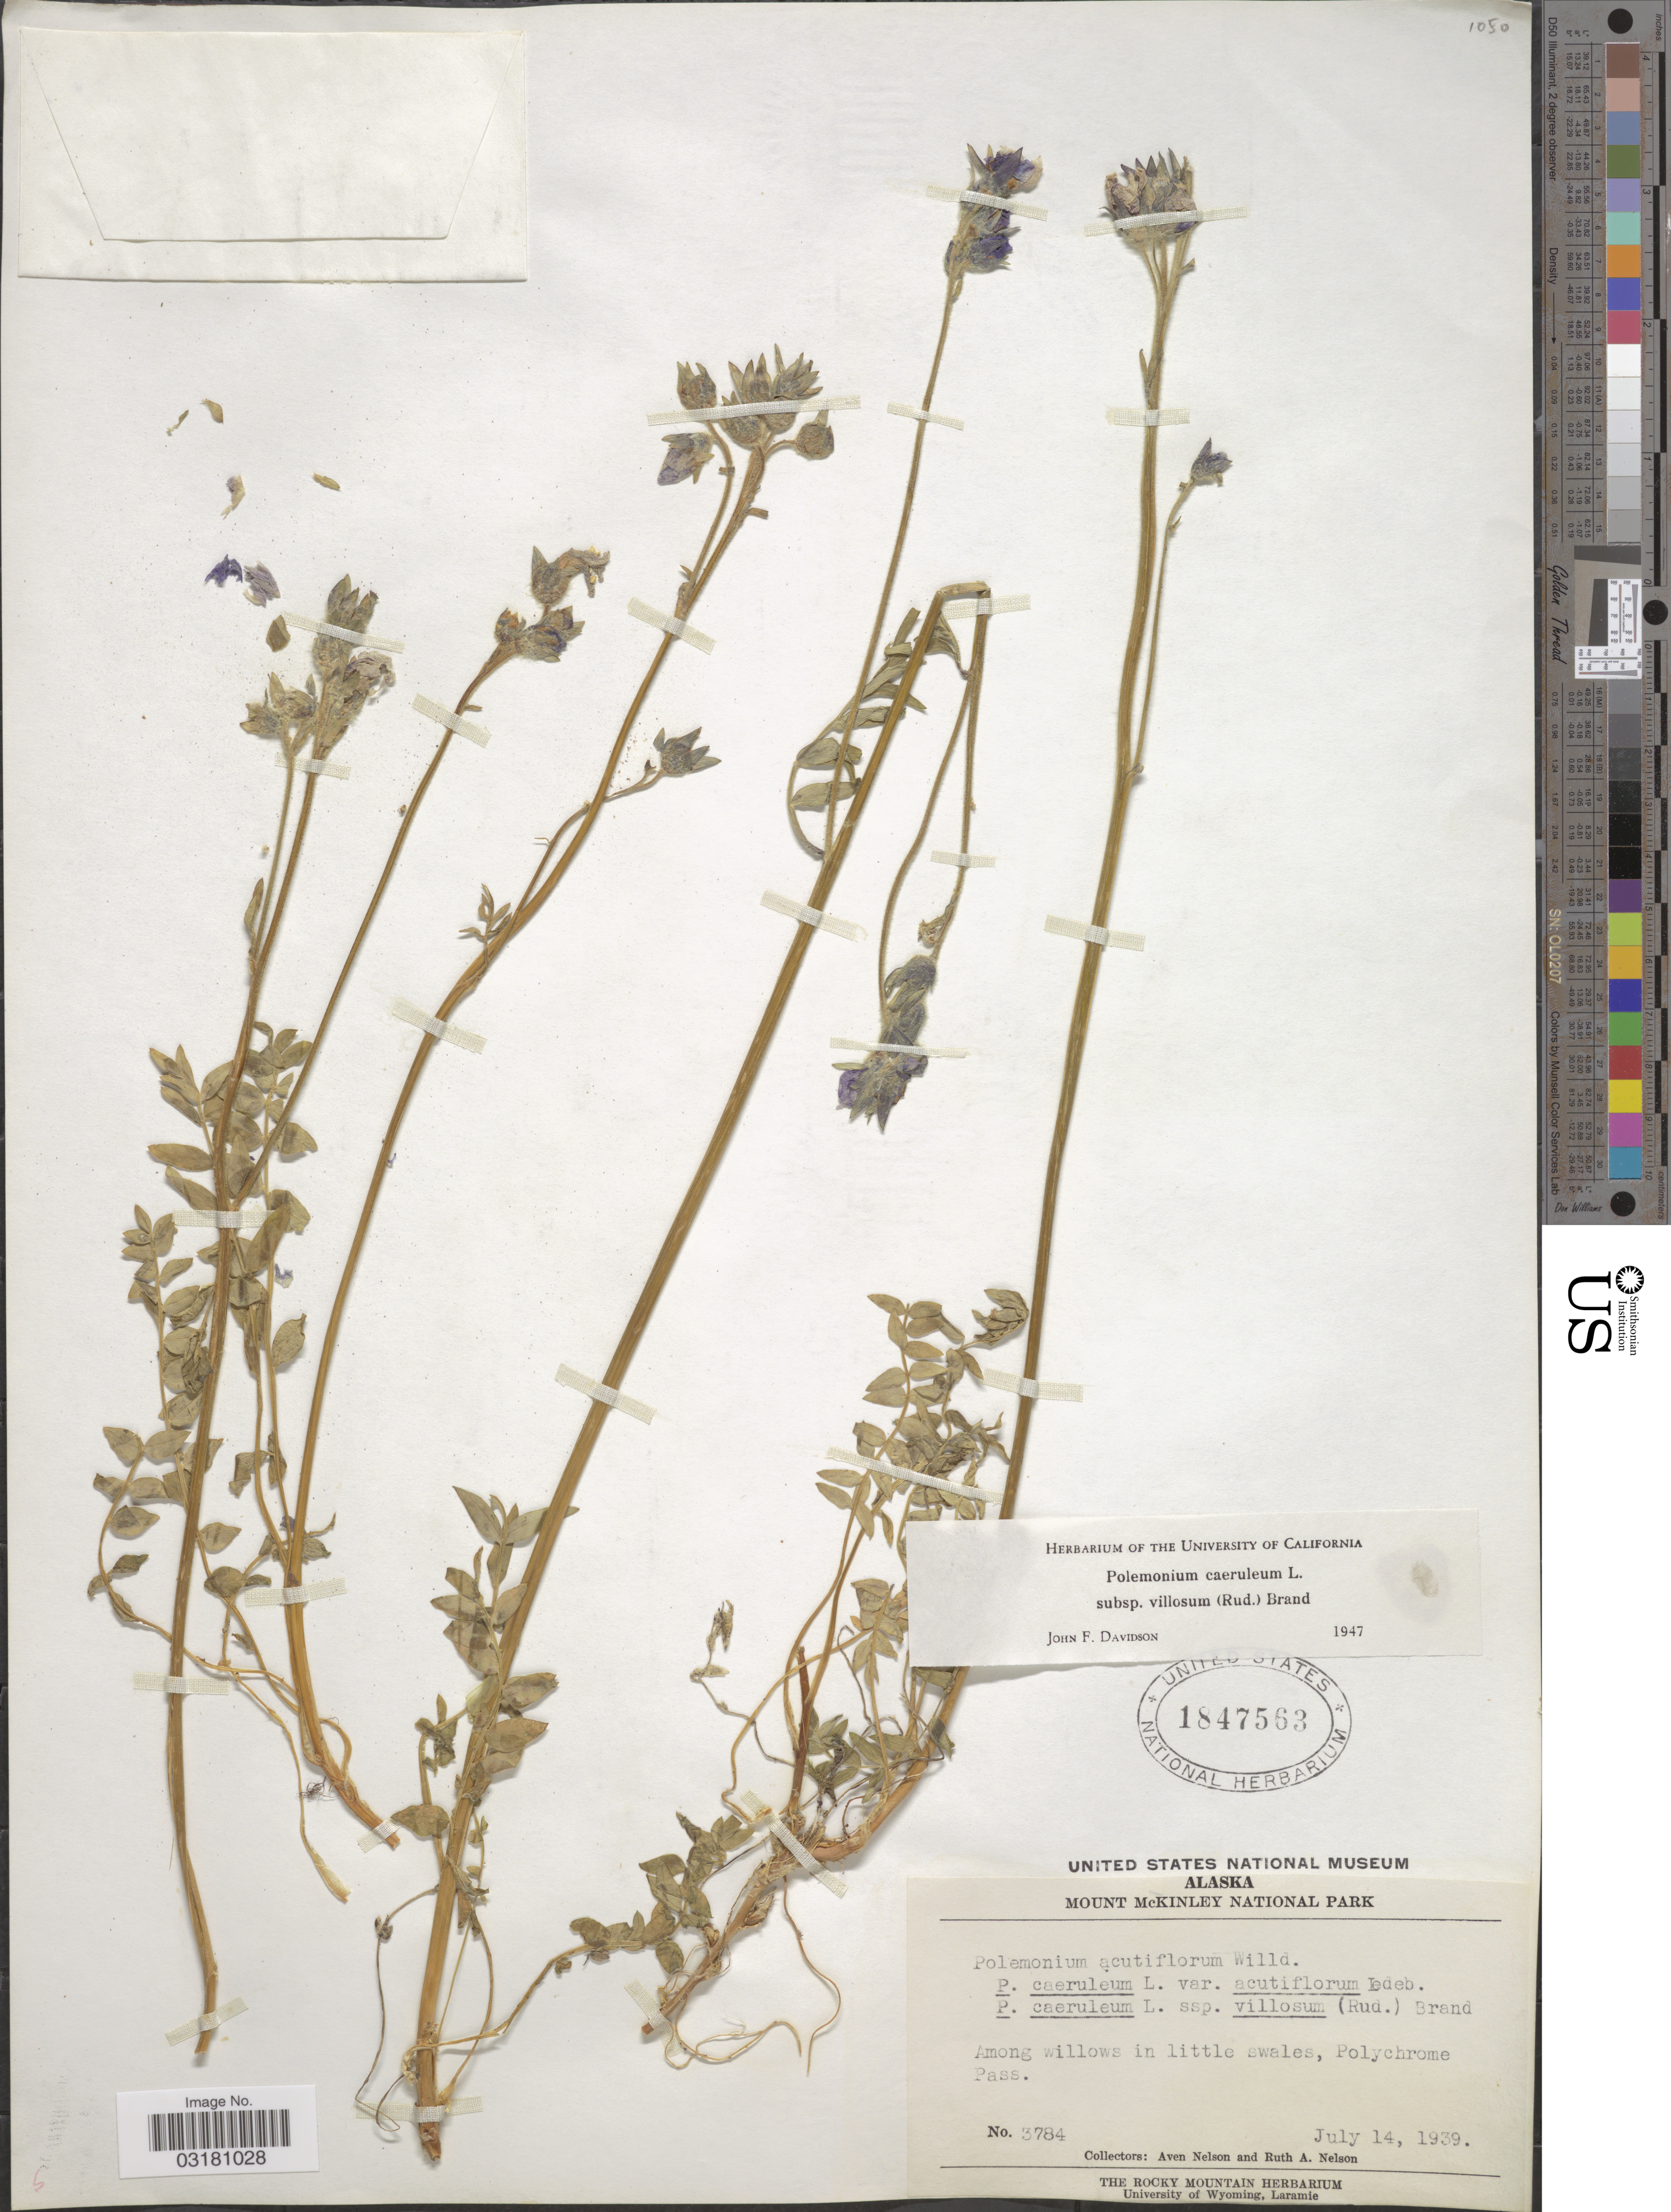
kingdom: Plantae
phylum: Tracheophyta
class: Magnoliopsida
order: Ericales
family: Polemoniaceae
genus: Polemonium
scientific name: Polemonium caeruleum subsp. villosum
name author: (Rudolph ex Georgi) Brand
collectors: A. Nelson & R. A. Nelson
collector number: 3784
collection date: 1939-07-14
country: United States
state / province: Alaska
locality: Mount McKinley National Park. Among willows in little swales, Polychrome Pass.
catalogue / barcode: US 1847563